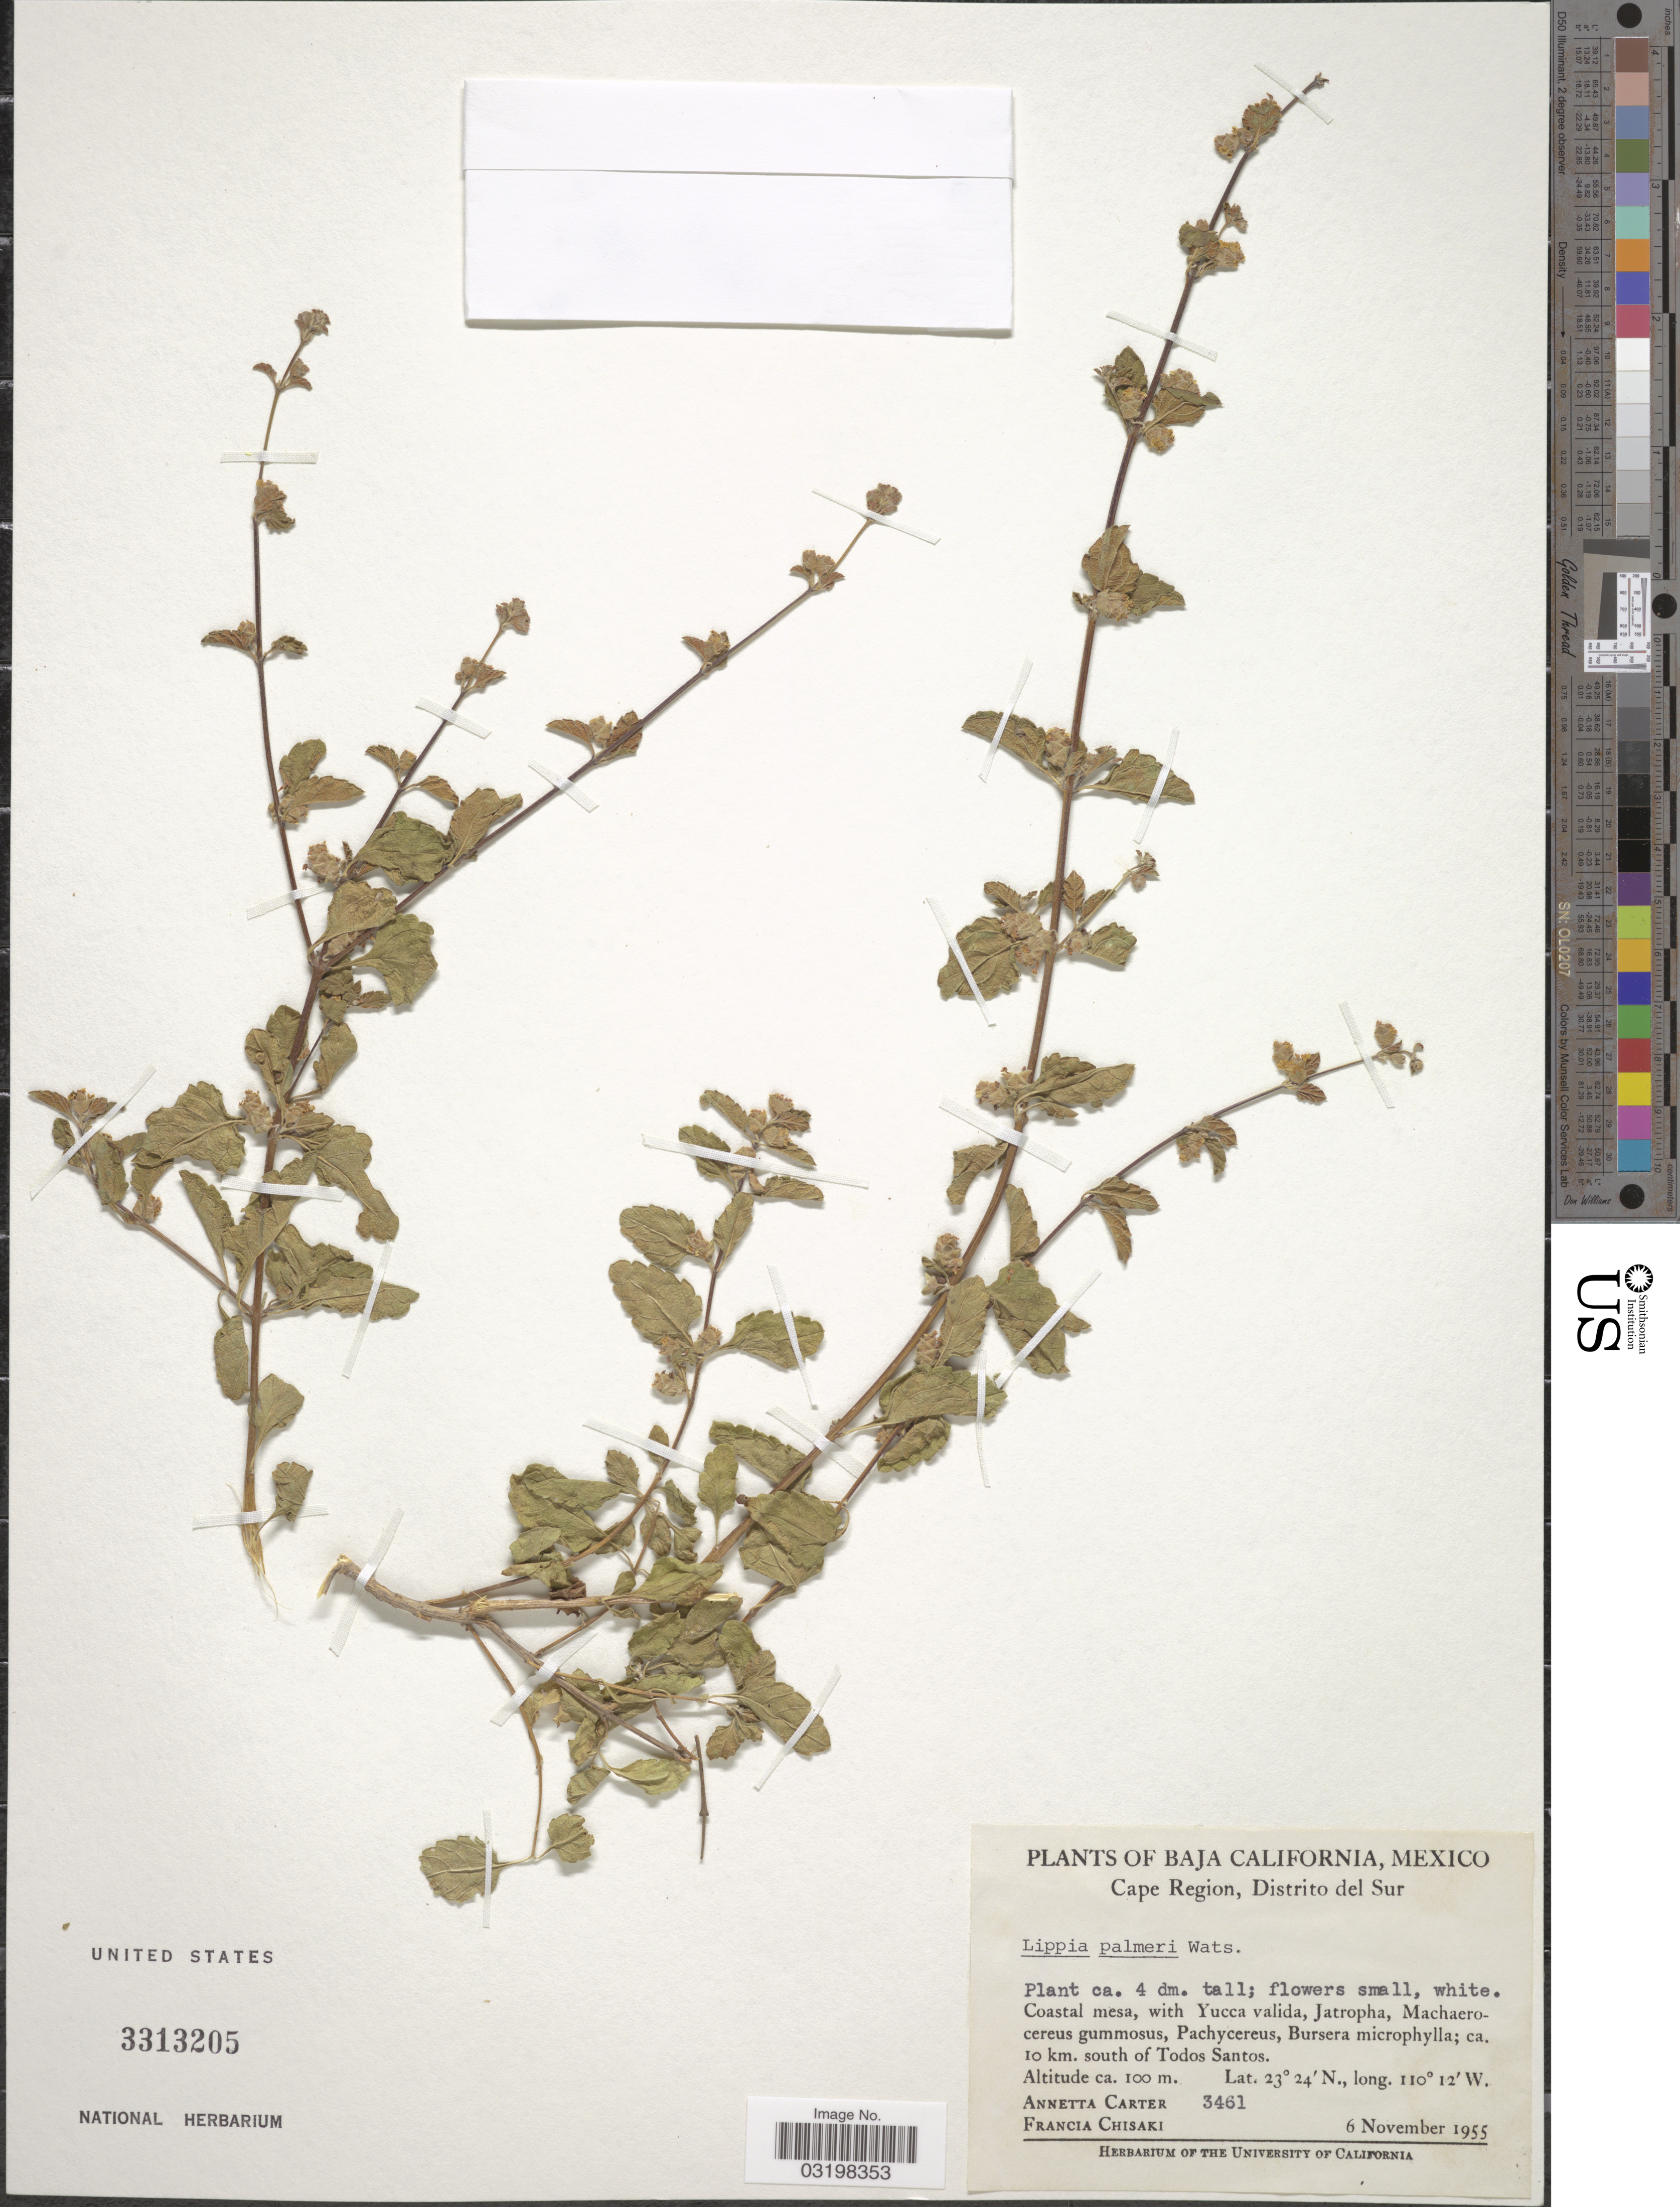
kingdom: Plantae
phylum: Tracheophyta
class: Magnoliopsida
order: Lamiales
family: Verbenaceae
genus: Lippia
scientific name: Lippia palmeri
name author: S. Watson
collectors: A. Carter & F. Chisaki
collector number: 3461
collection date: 1955-11-06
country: Mexico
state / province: Baja California Sur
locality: Cape Region, Distrito del Sur. Coastal mesa. Ca. 10 km. south of Todos Santos.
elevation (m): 100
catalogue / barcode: US 3313205